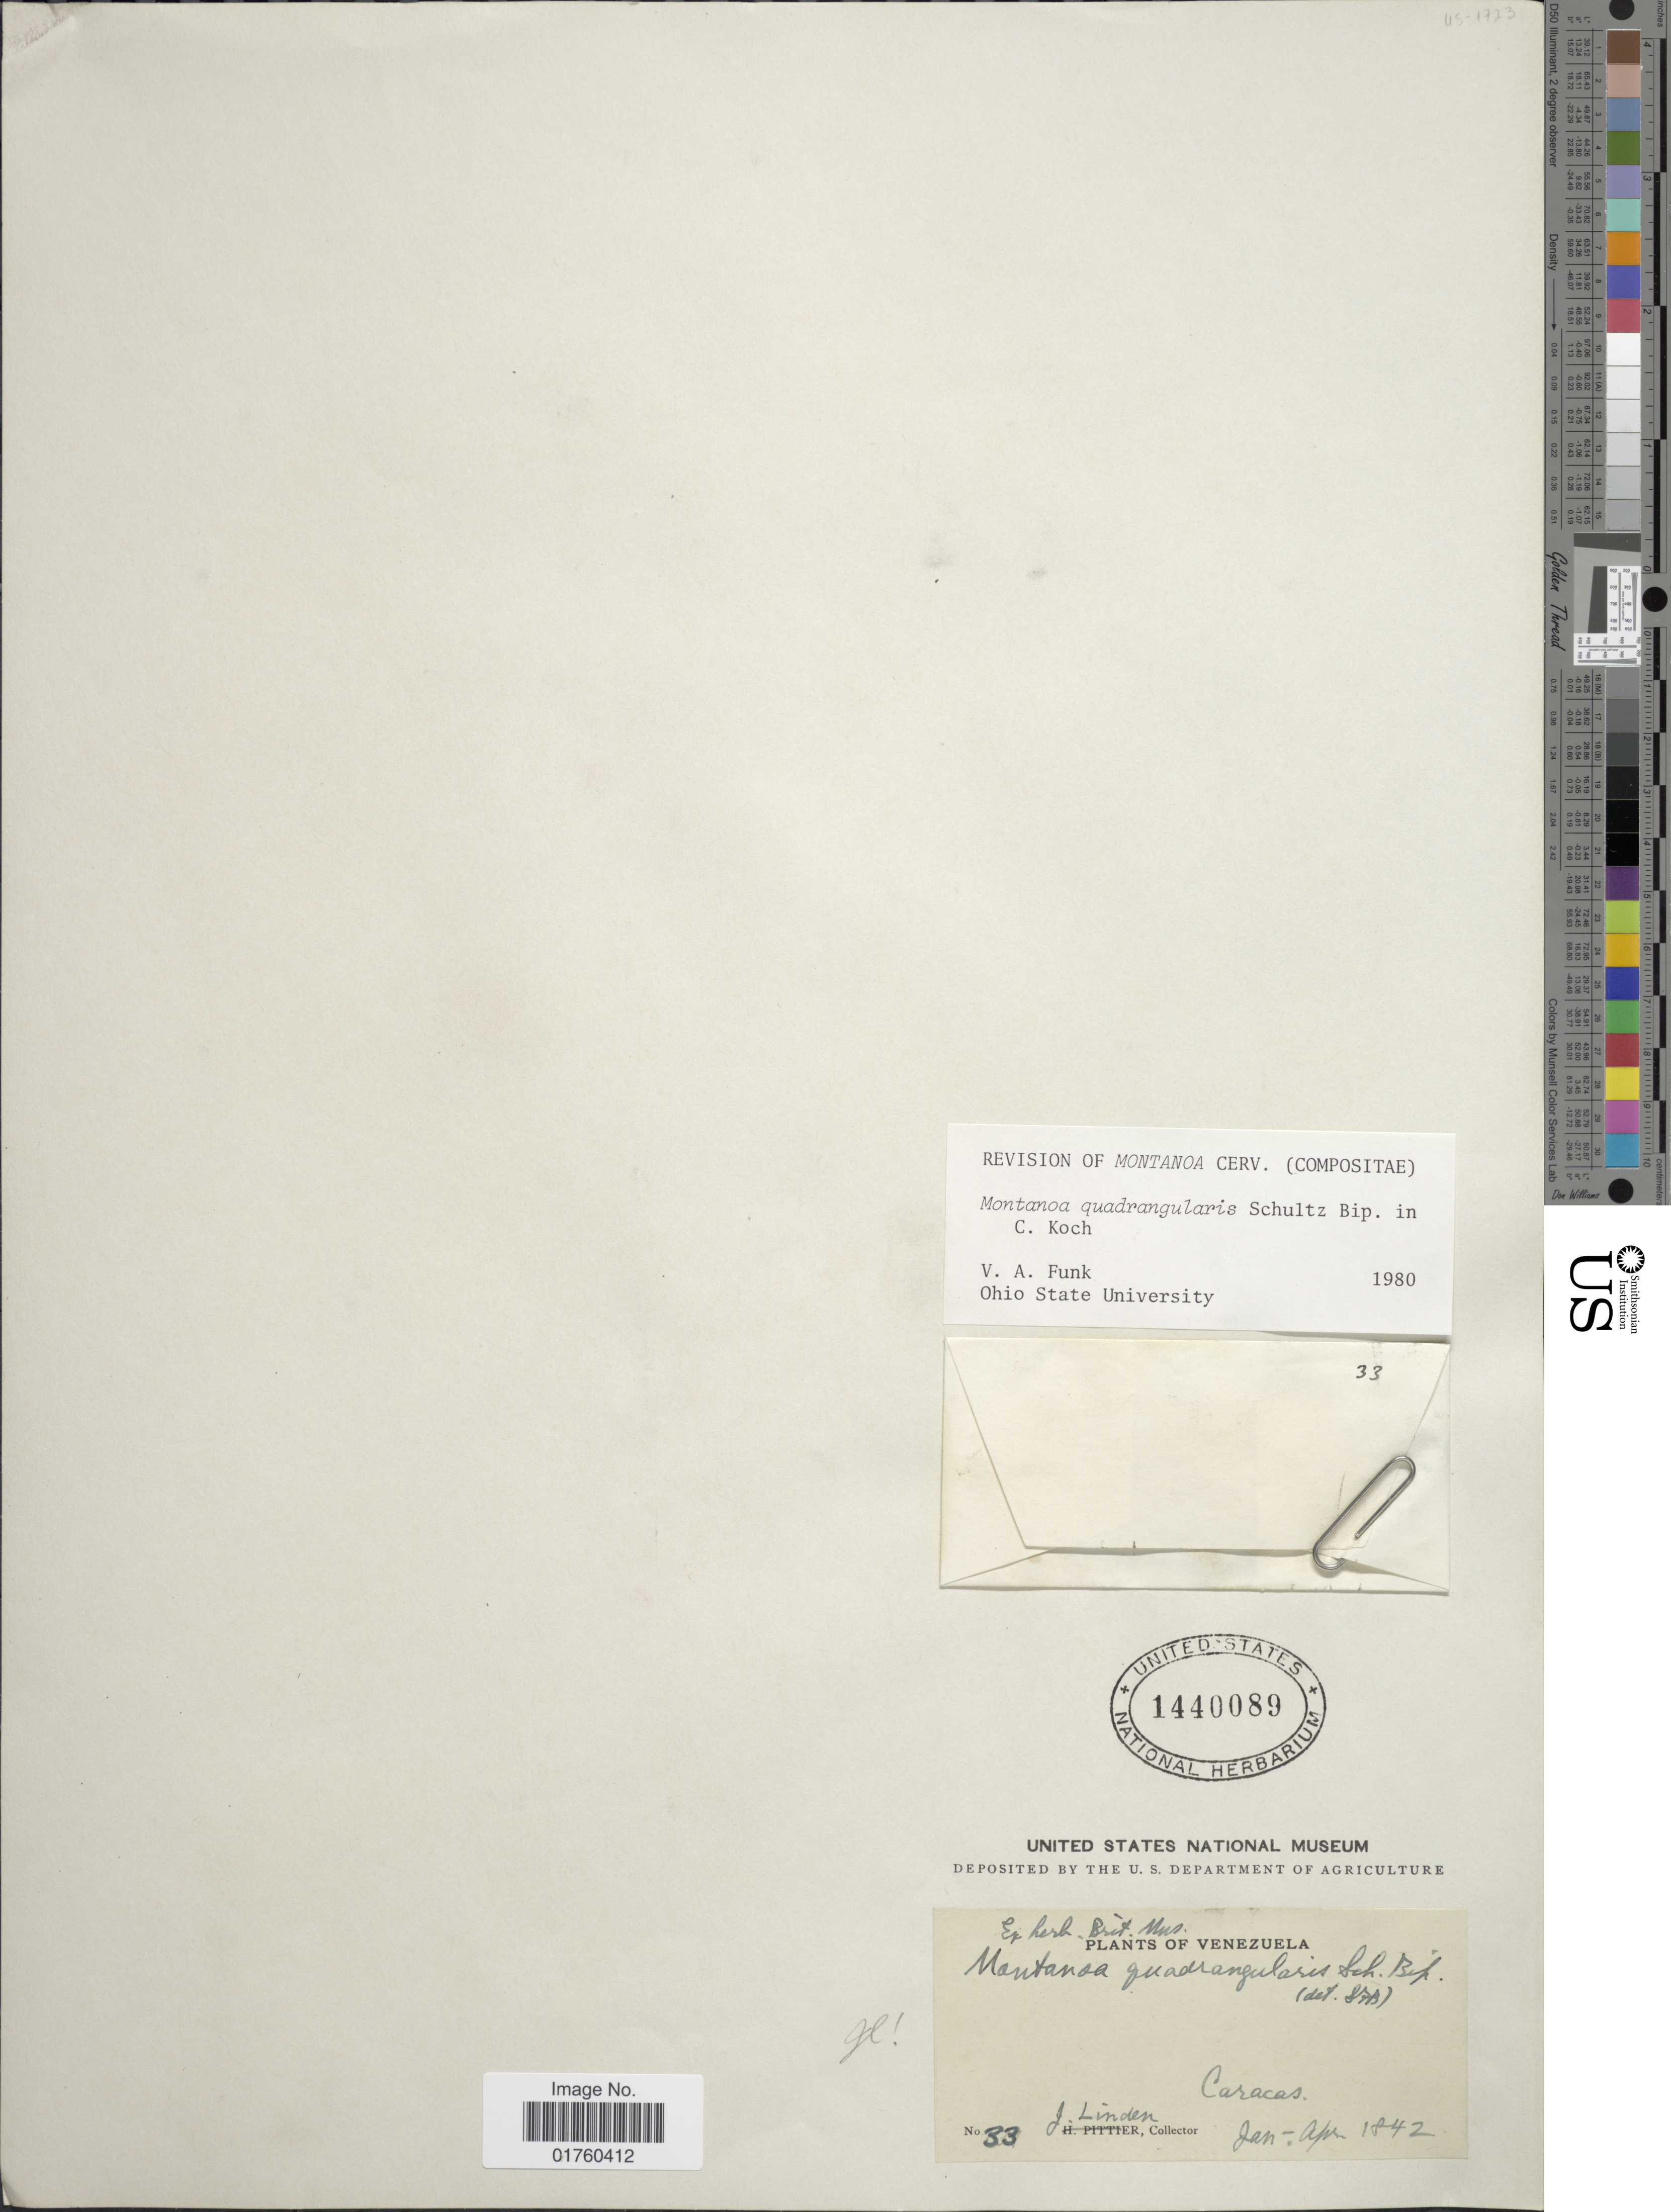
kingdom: Plantae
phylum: Tracheophyta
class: Magnoliopsida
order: Asterales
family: Asteraceae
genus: Montanoa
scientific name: Montanoa quadrangularis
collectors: J. Linden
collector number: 33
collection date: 1842-01/1842-04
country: Venezuela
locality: Caracas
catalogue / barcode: US 1440089